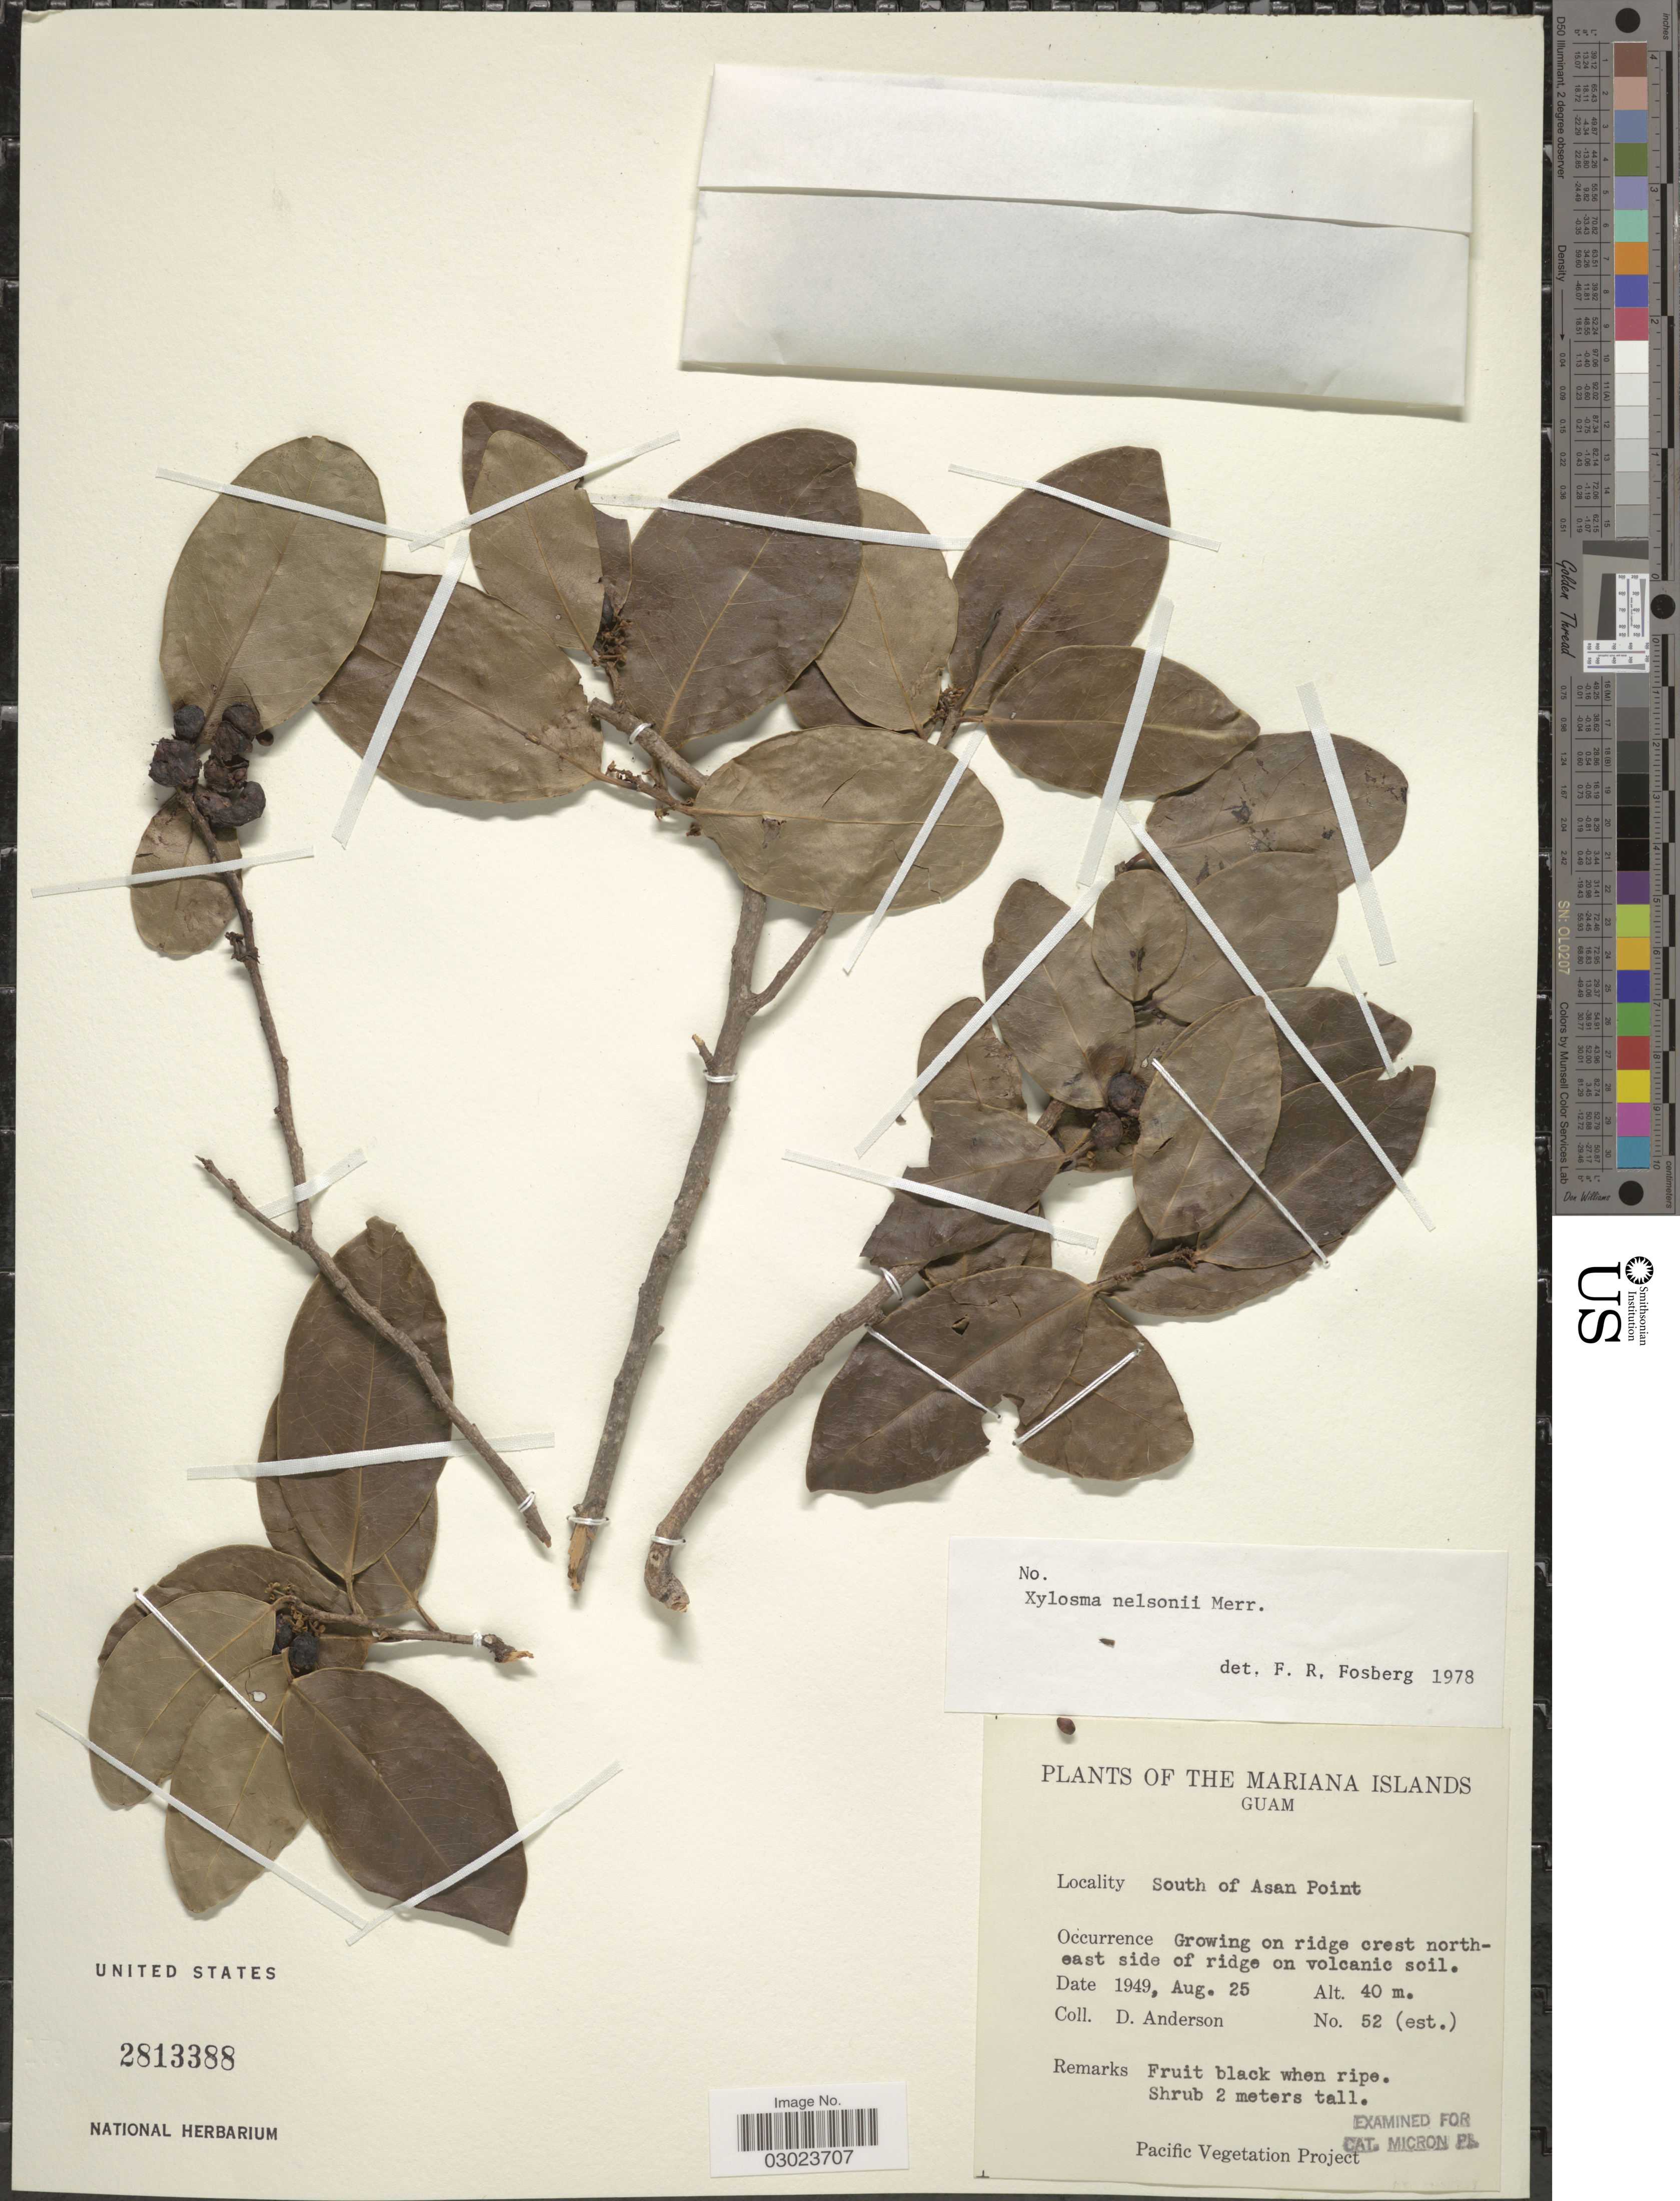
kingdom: Plantae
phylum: Tracheophyta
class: Magnoliopsida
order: Malpighiales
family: Salicaceae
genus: Xylosma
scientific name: Xylosma nelsonii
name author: Merr.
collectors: D. Anderson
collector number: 52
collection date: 1949-08-25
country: Guam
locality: The Mariana Islands. South of Asan Point. Growing on ridge crest north-east side of ridge of volcanic soil.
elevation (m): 40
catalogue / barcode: US 2813388